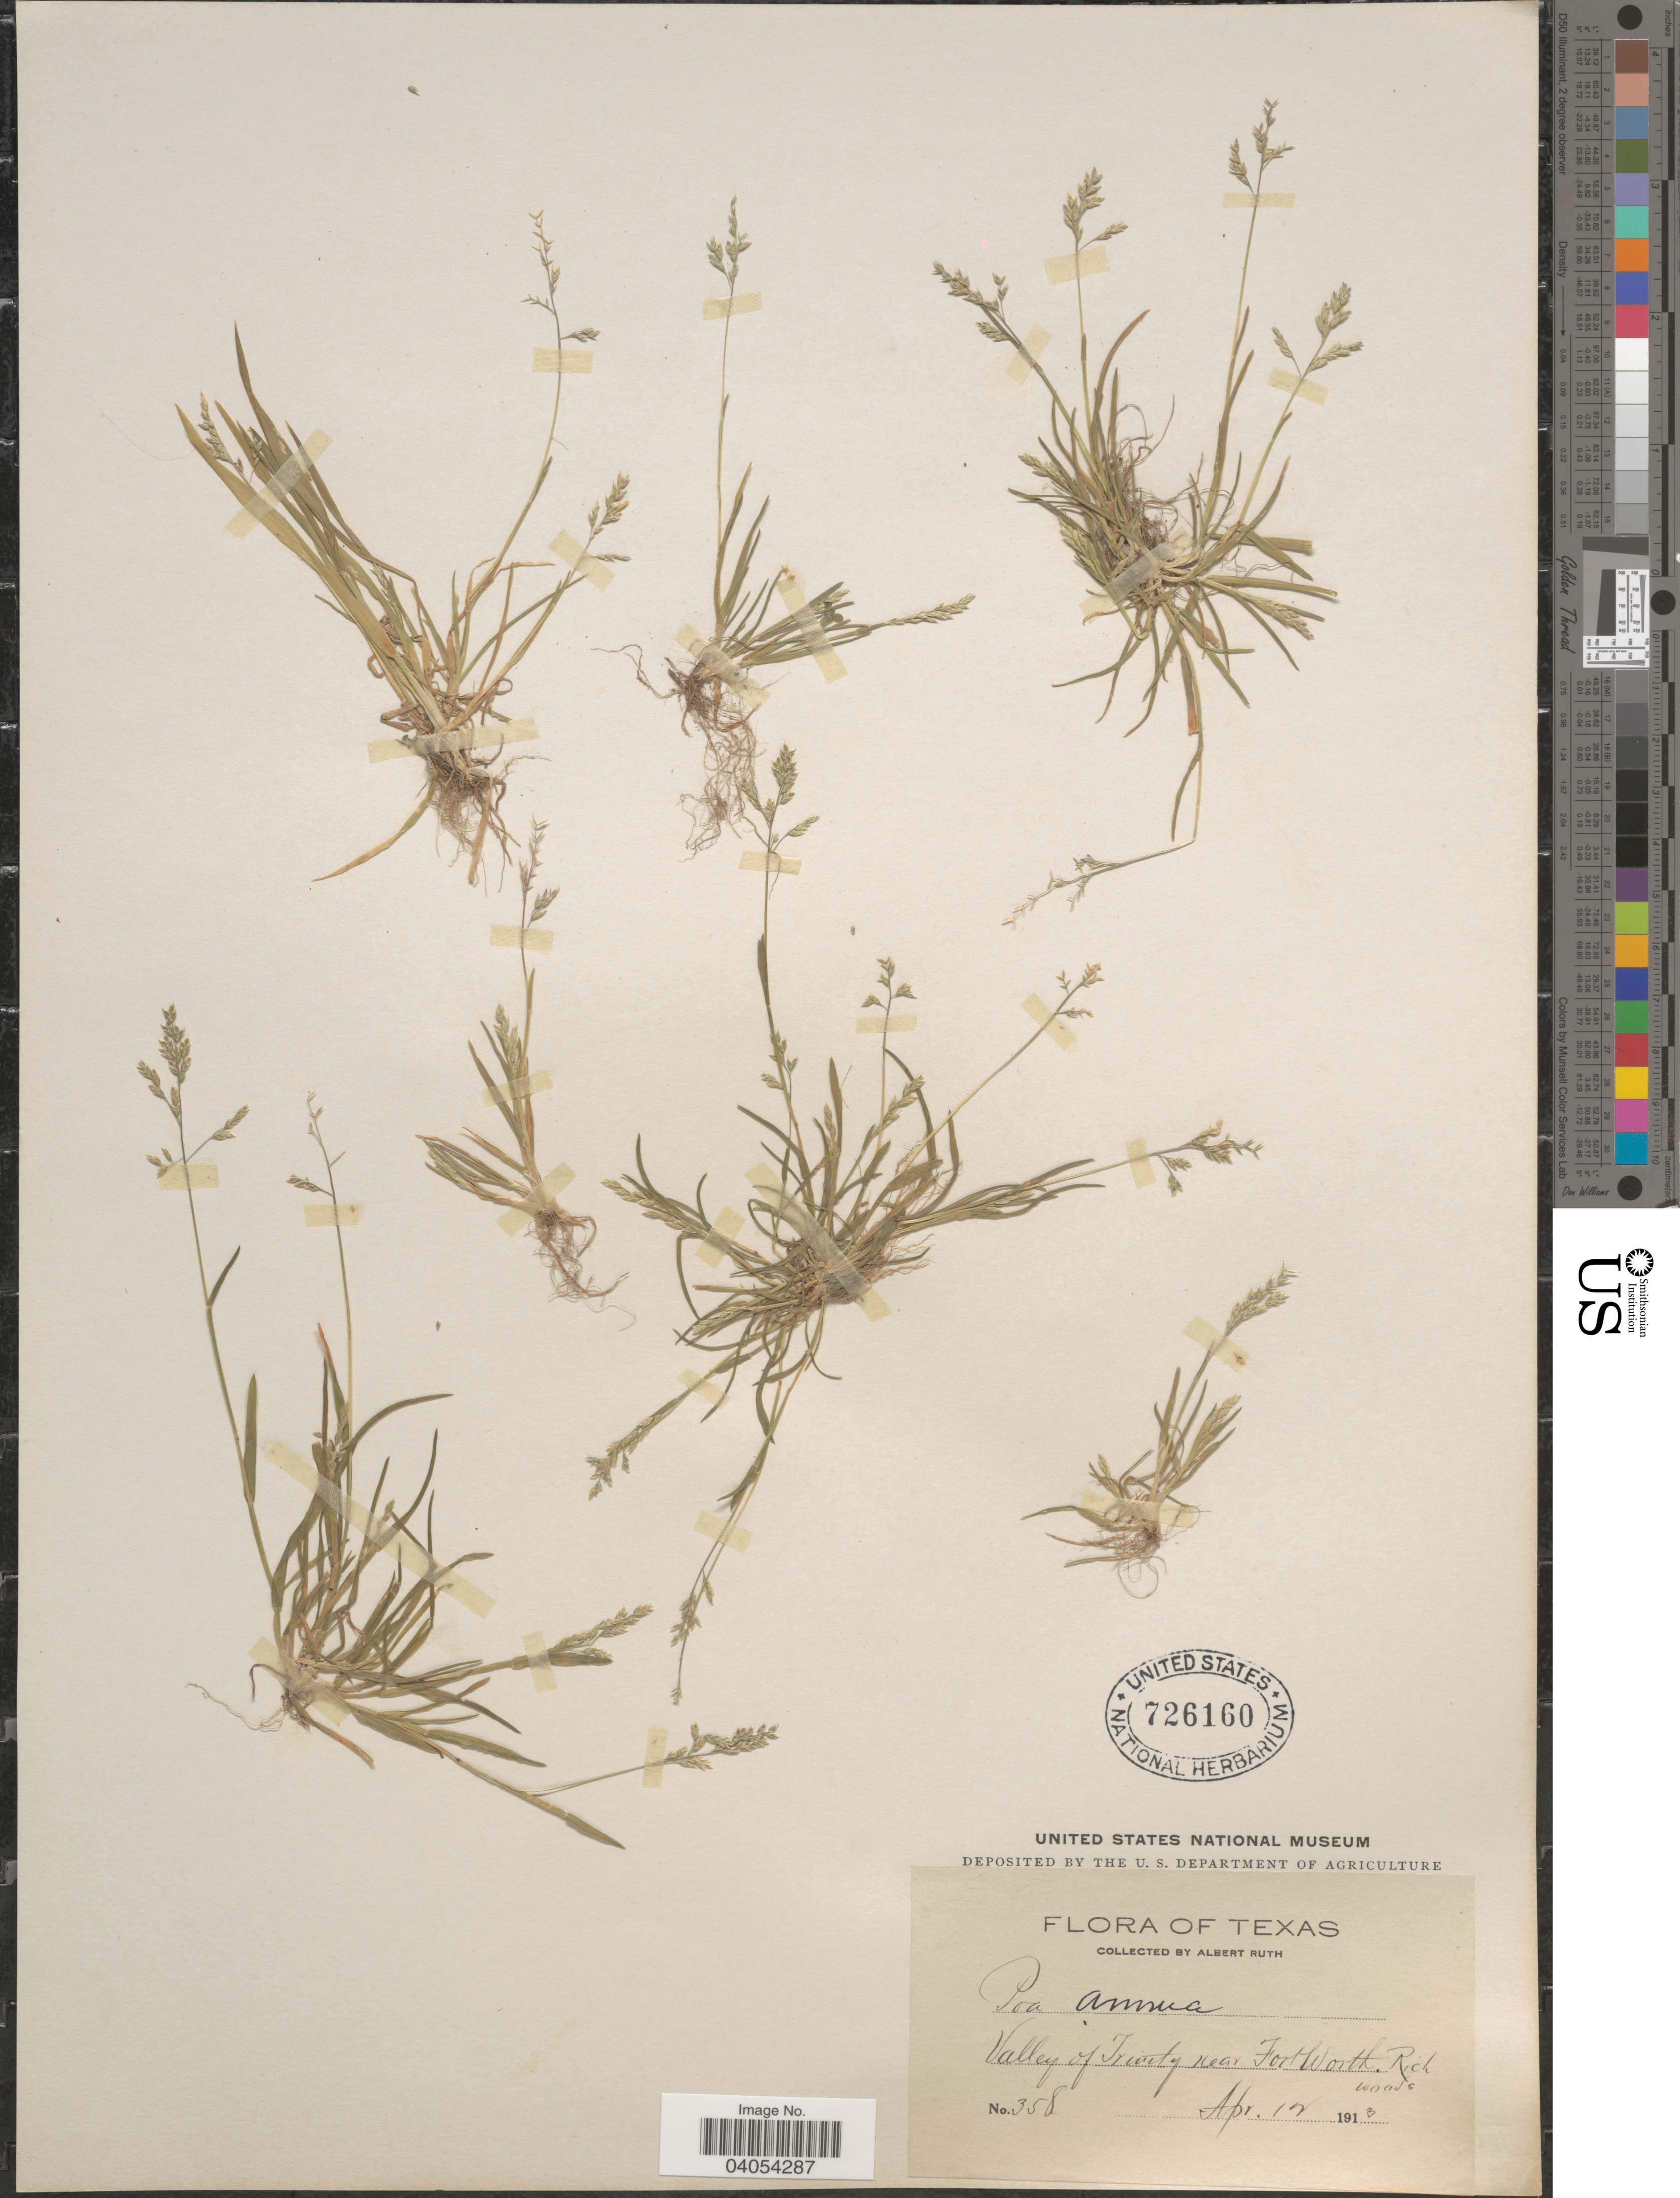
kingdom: Plantae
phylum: Tracheophyta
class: Liliopsida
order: Poales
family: Poaceae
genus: Poa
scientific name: Poa annua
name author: L.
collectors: A. Ruth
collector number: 358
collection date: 1913-04-12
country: United States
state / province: Texas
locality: Valley of Trinity near Fort Worth.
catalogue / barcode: US 726160